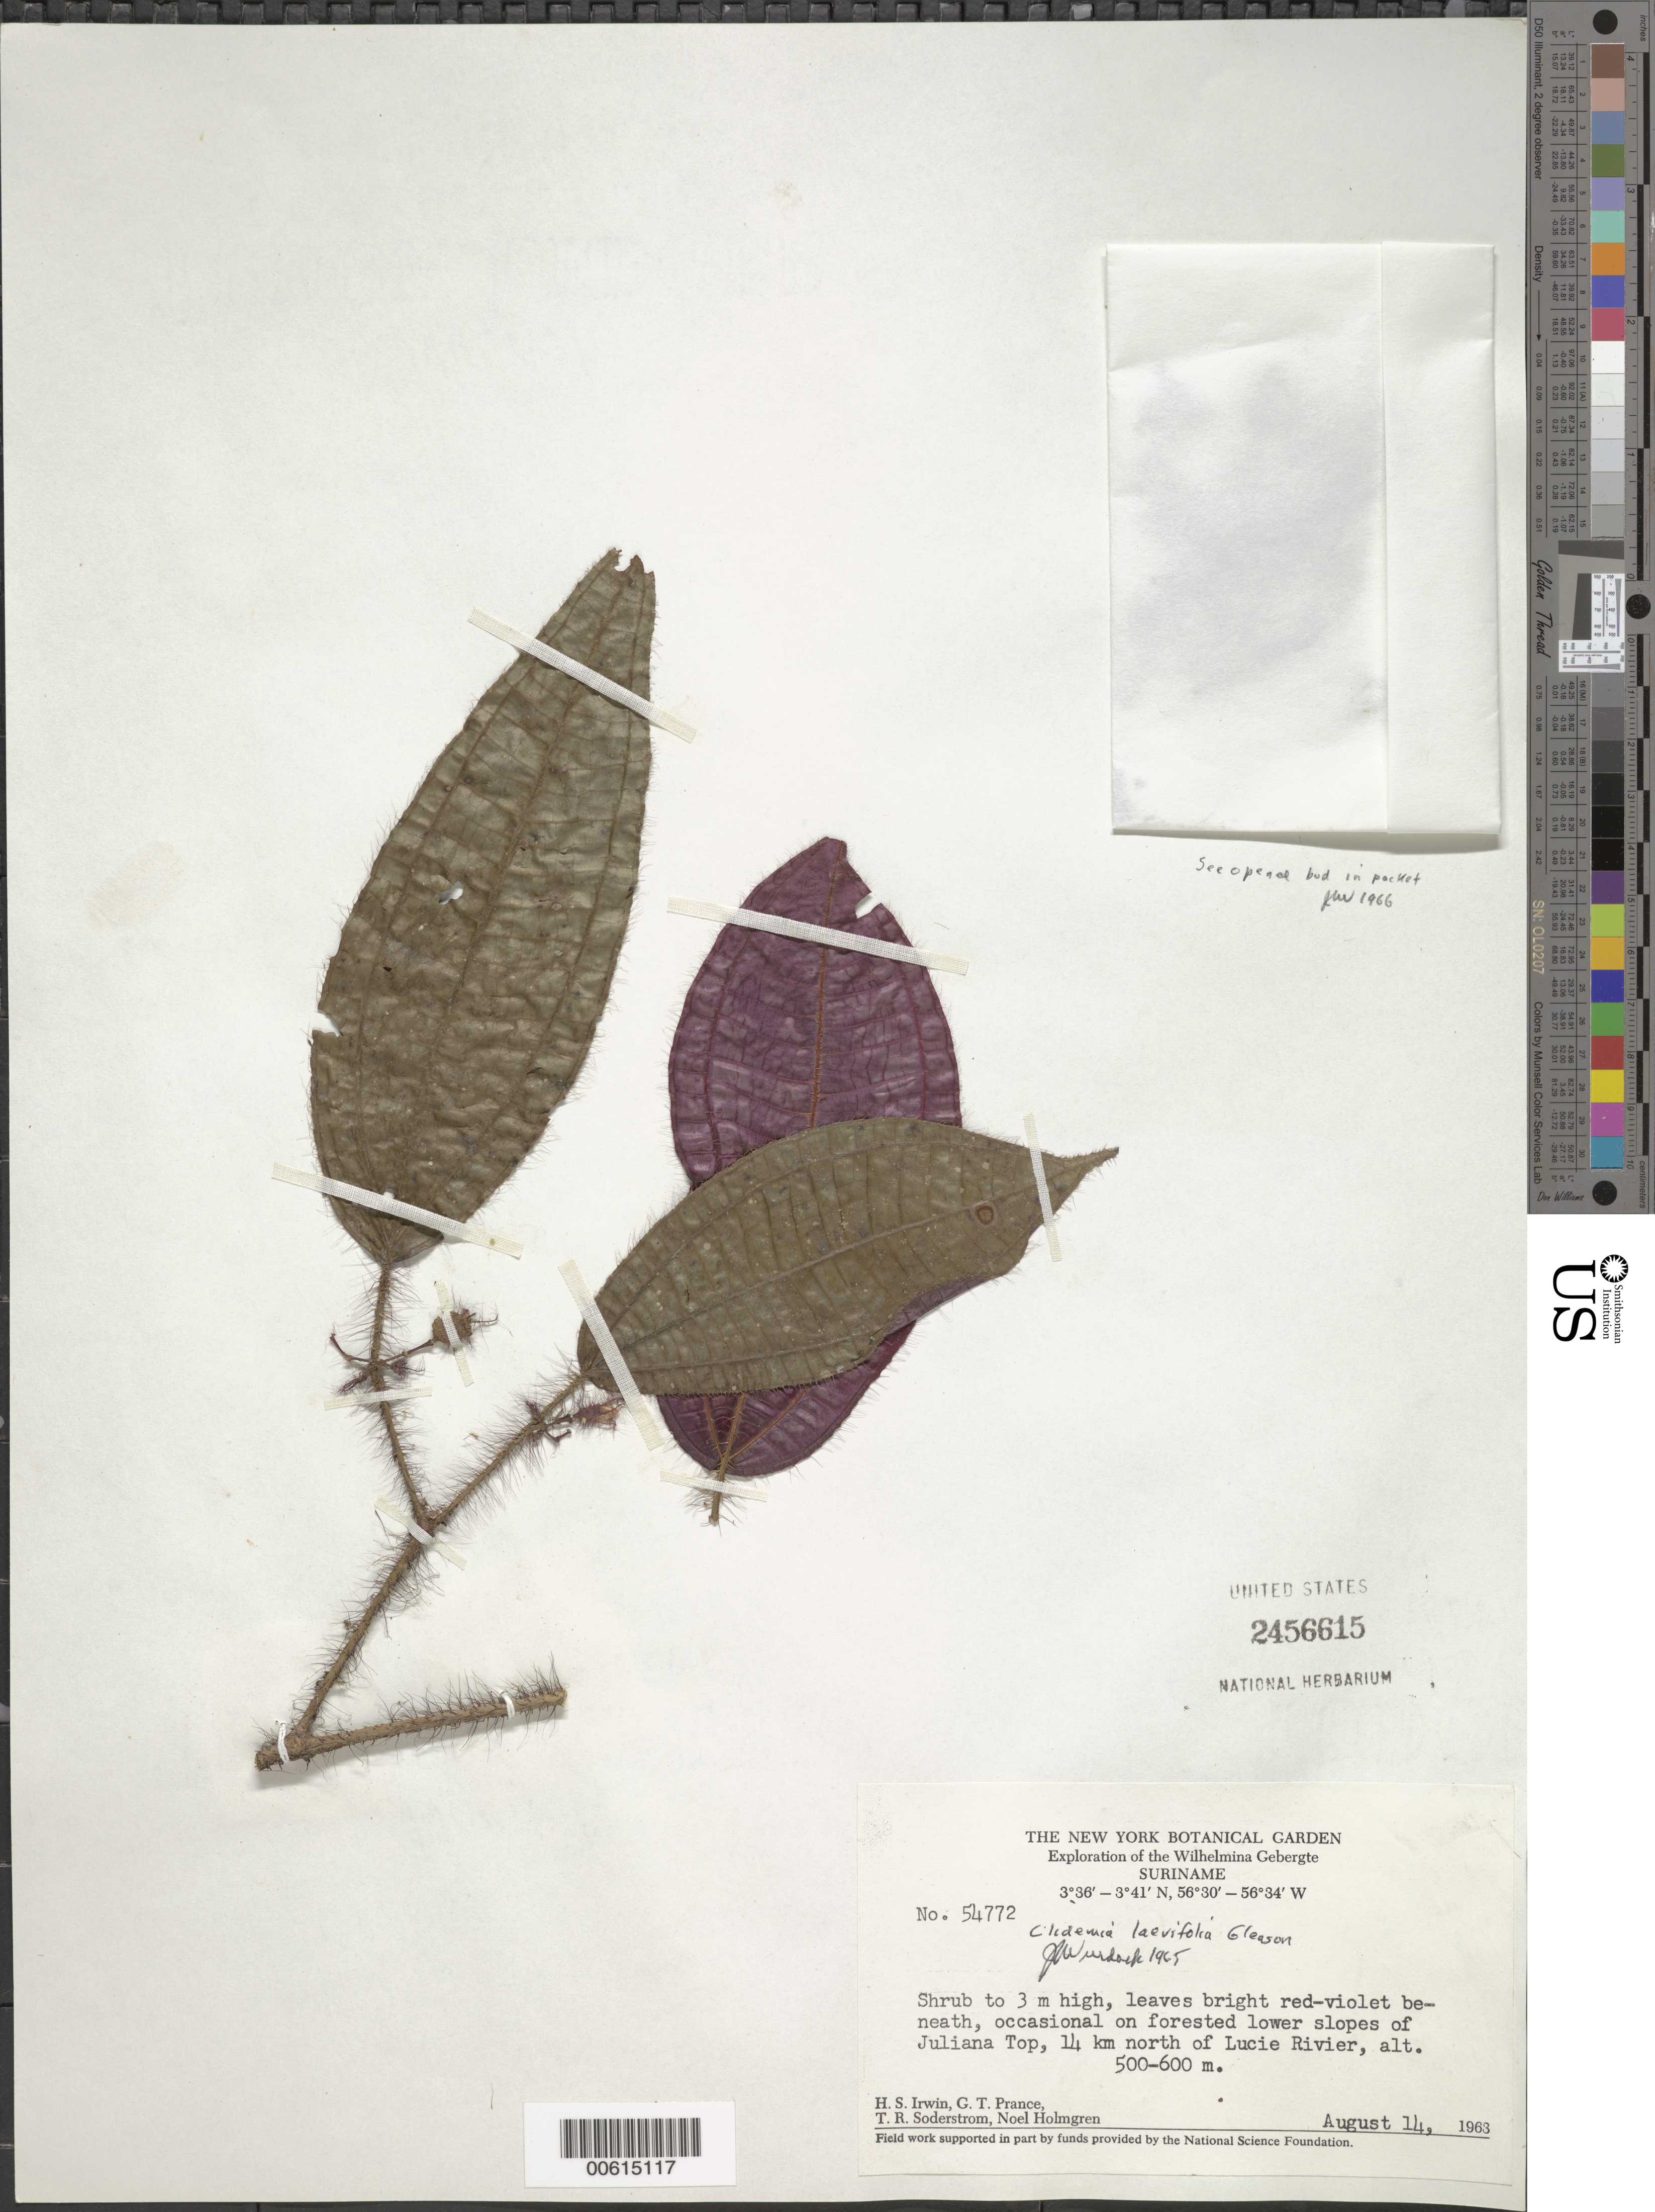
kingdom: Plantae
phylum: Tracheophyta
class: Magnoliopsida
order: Myrtales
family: Melastomataceae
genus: Clidemia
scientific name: Clidemia laevifolia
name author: Gleason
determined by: Wurdack, John J., (US), US (UNITED STATES)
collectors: H. Irwin, G. T. Prance, T. R. Soderstrom & N. H. Holmgren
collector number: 54772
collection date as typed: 14-Aug-63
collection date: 1963-08-14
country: Suriname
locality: Juliana Top, 14 km N of Lucie R., Wilhelmina Gebergte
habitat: Forested lower slopes of Juliana Top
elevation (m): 500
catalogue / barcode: US 2456615